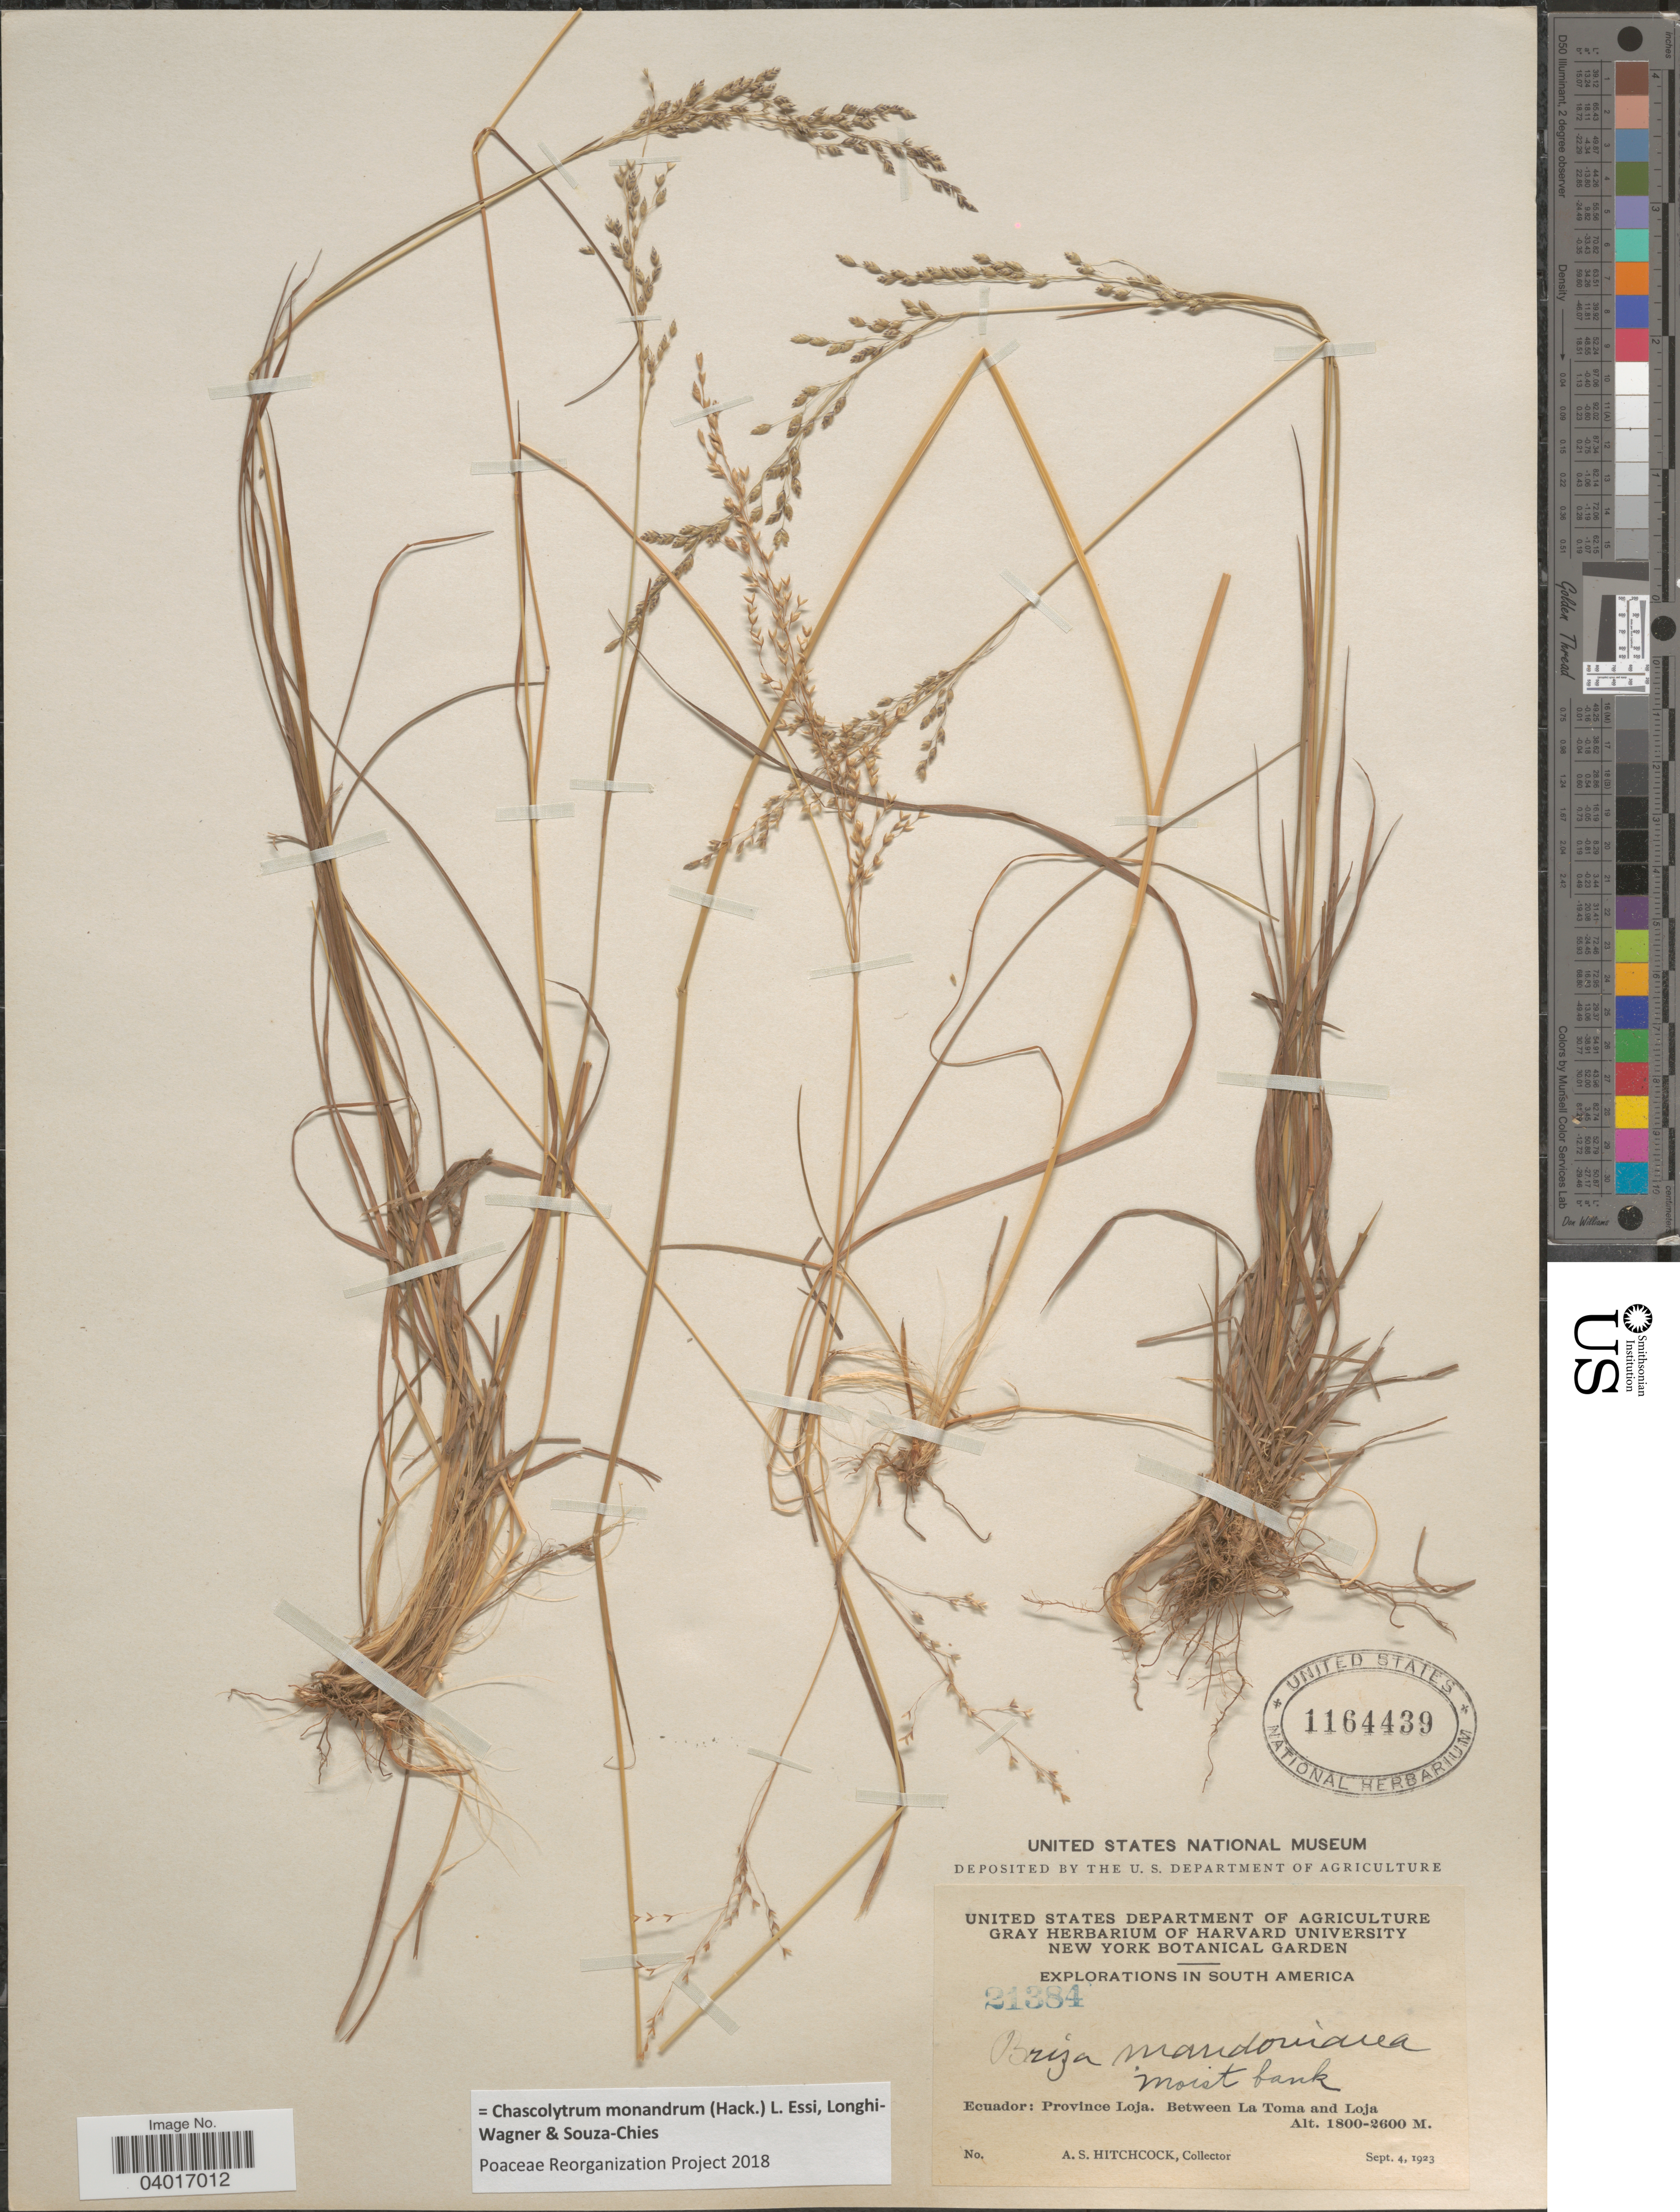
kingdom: Plantae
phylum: Tracheophyta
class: Liliopsida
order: Poales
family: Poaceae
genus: Chascolytrum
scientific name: Chascolytrum monandrum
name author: (Hack.) L. Essi et al.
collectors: A. S. Hitchcock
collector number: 21384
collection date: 1923-09-04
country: Ecuador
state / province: Loja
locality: Between La Toma and Loja.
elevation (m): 1800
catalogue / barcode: US 1164439